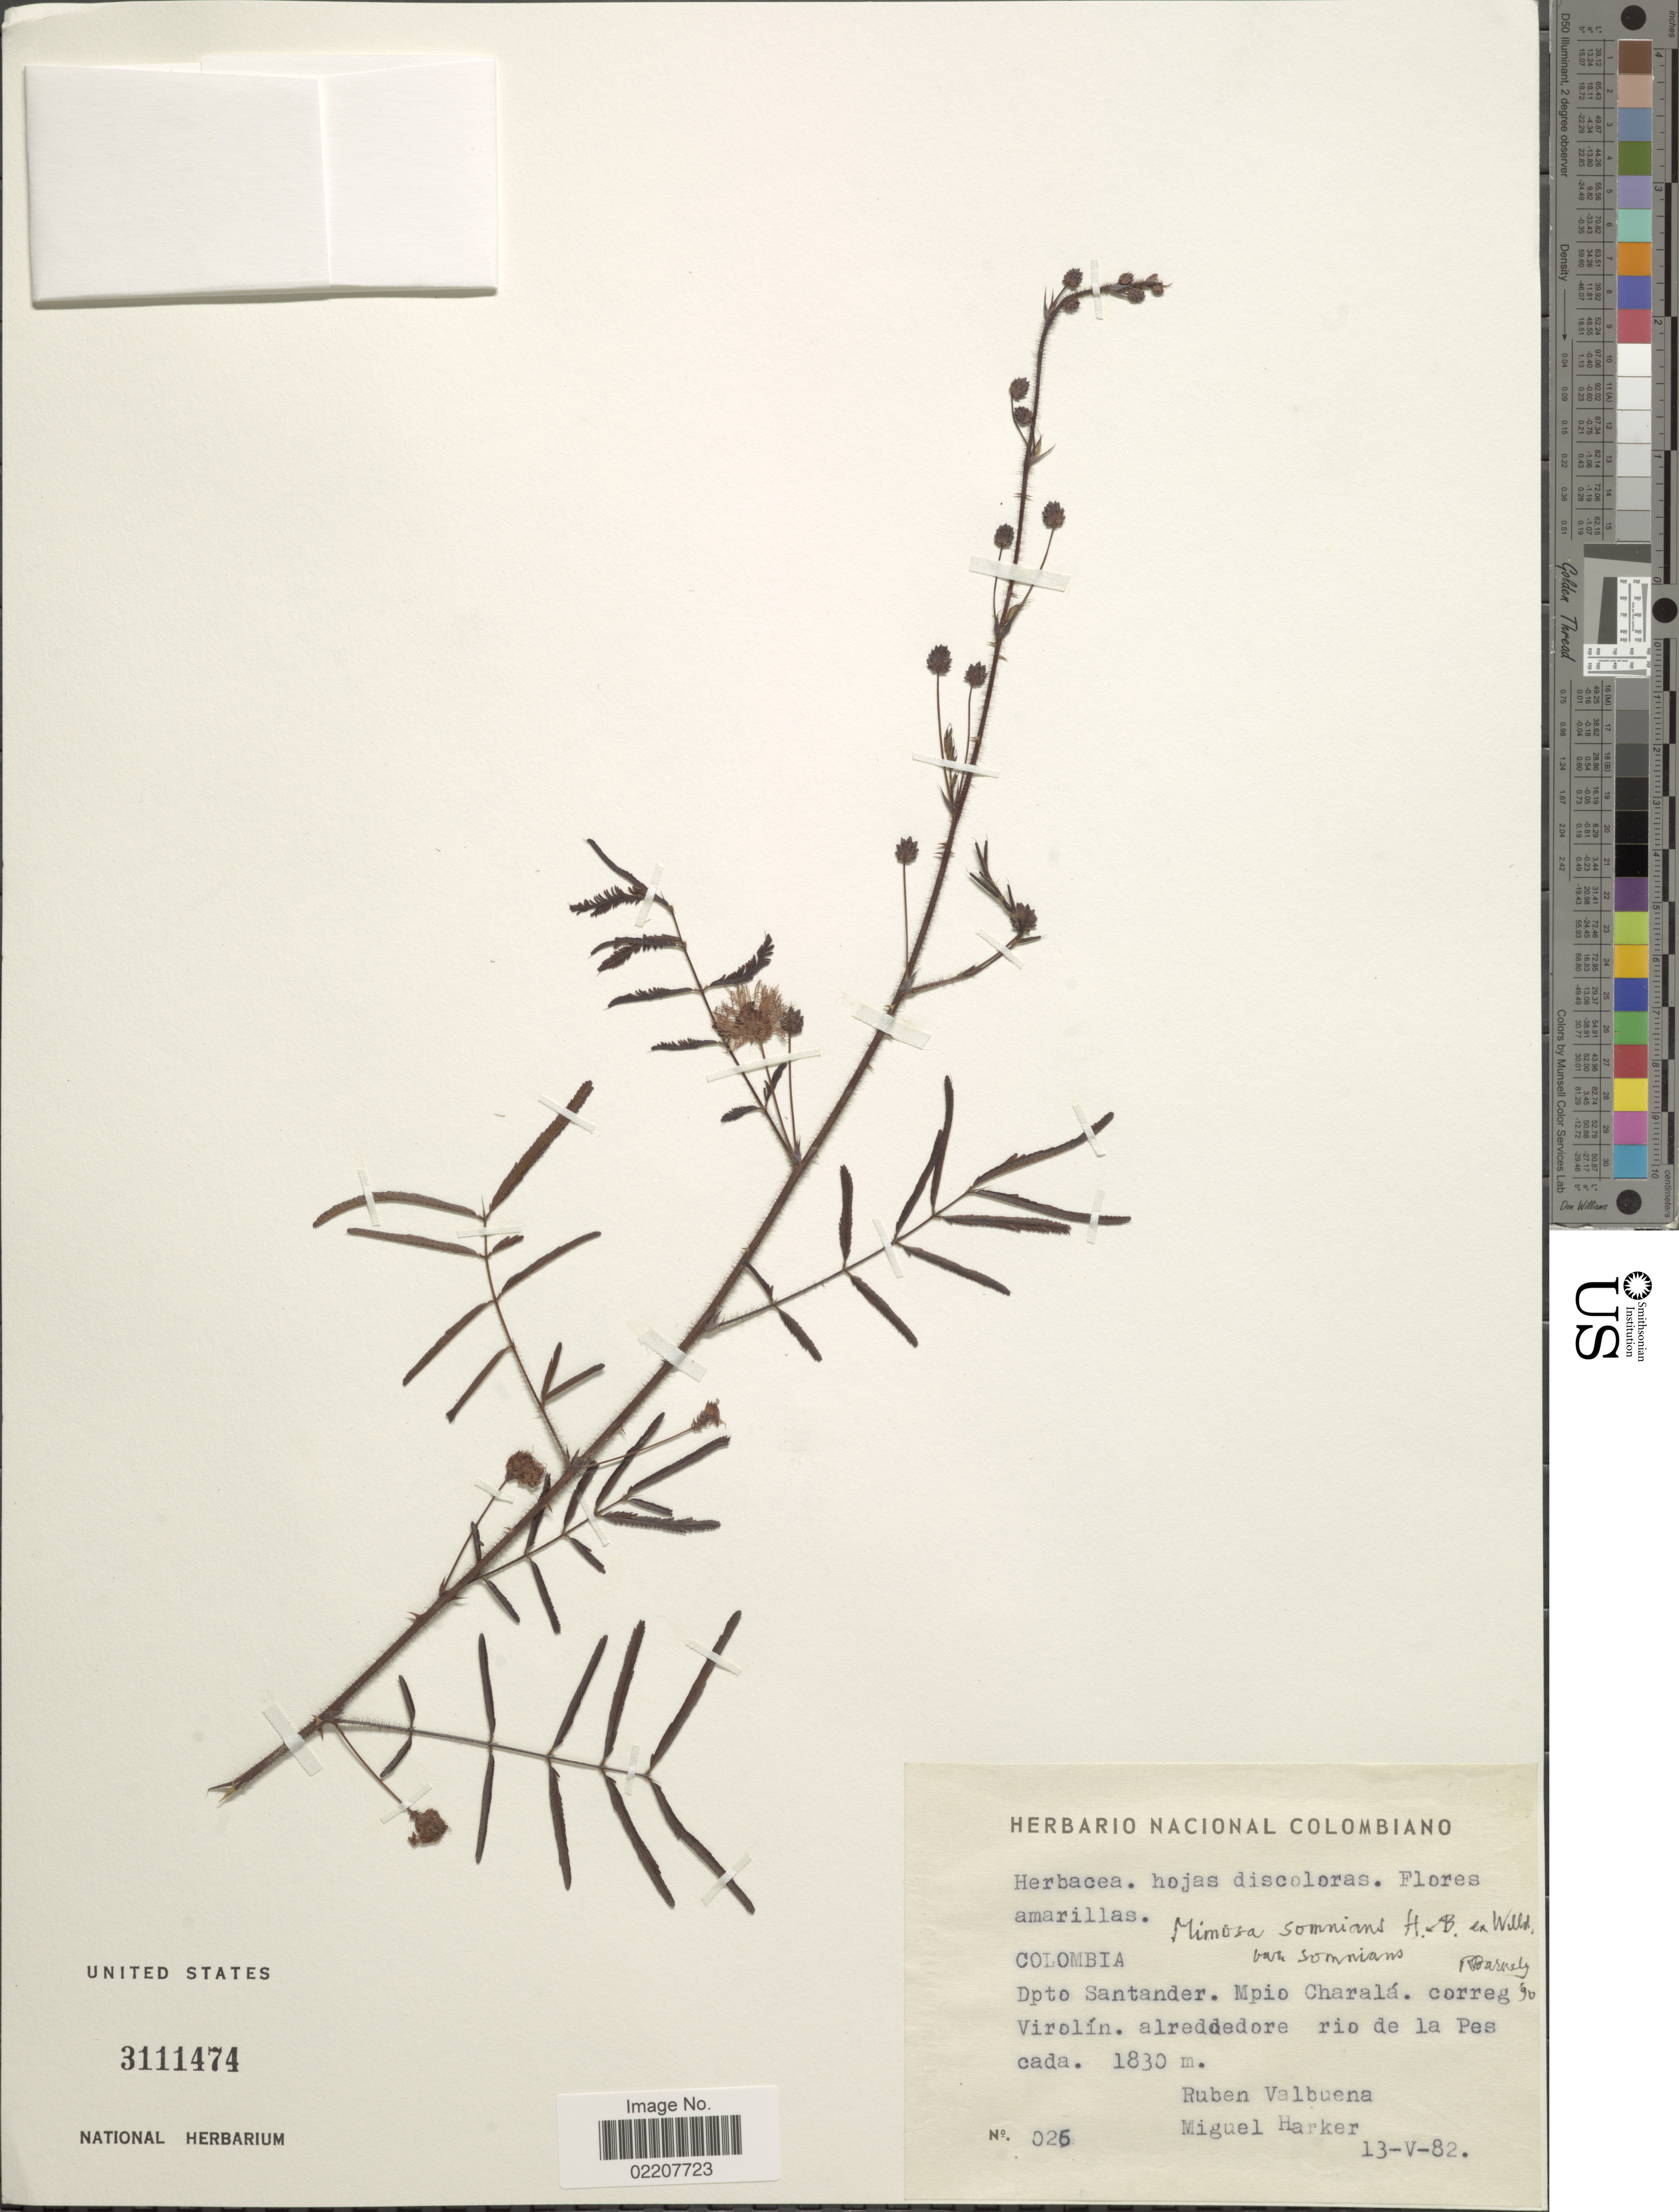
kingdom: Plantae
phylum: Tracheophyta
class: Magnoliopsida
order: Fabales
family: Fabaceae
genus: Mimosa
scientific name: Mimosa somnians var. somnians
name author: Humb. & Bonpl. ex Willd.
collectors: R. Valbuena & M. Harker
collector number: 025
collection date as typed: Transcribed d/m/y: 13/5/82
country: Colombia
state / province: Santander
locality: Dpto. Santander, Mpio Charala, correg, Virolin, alrededore, rio de la Pes cada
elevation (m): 1830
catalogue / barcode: US 3111474